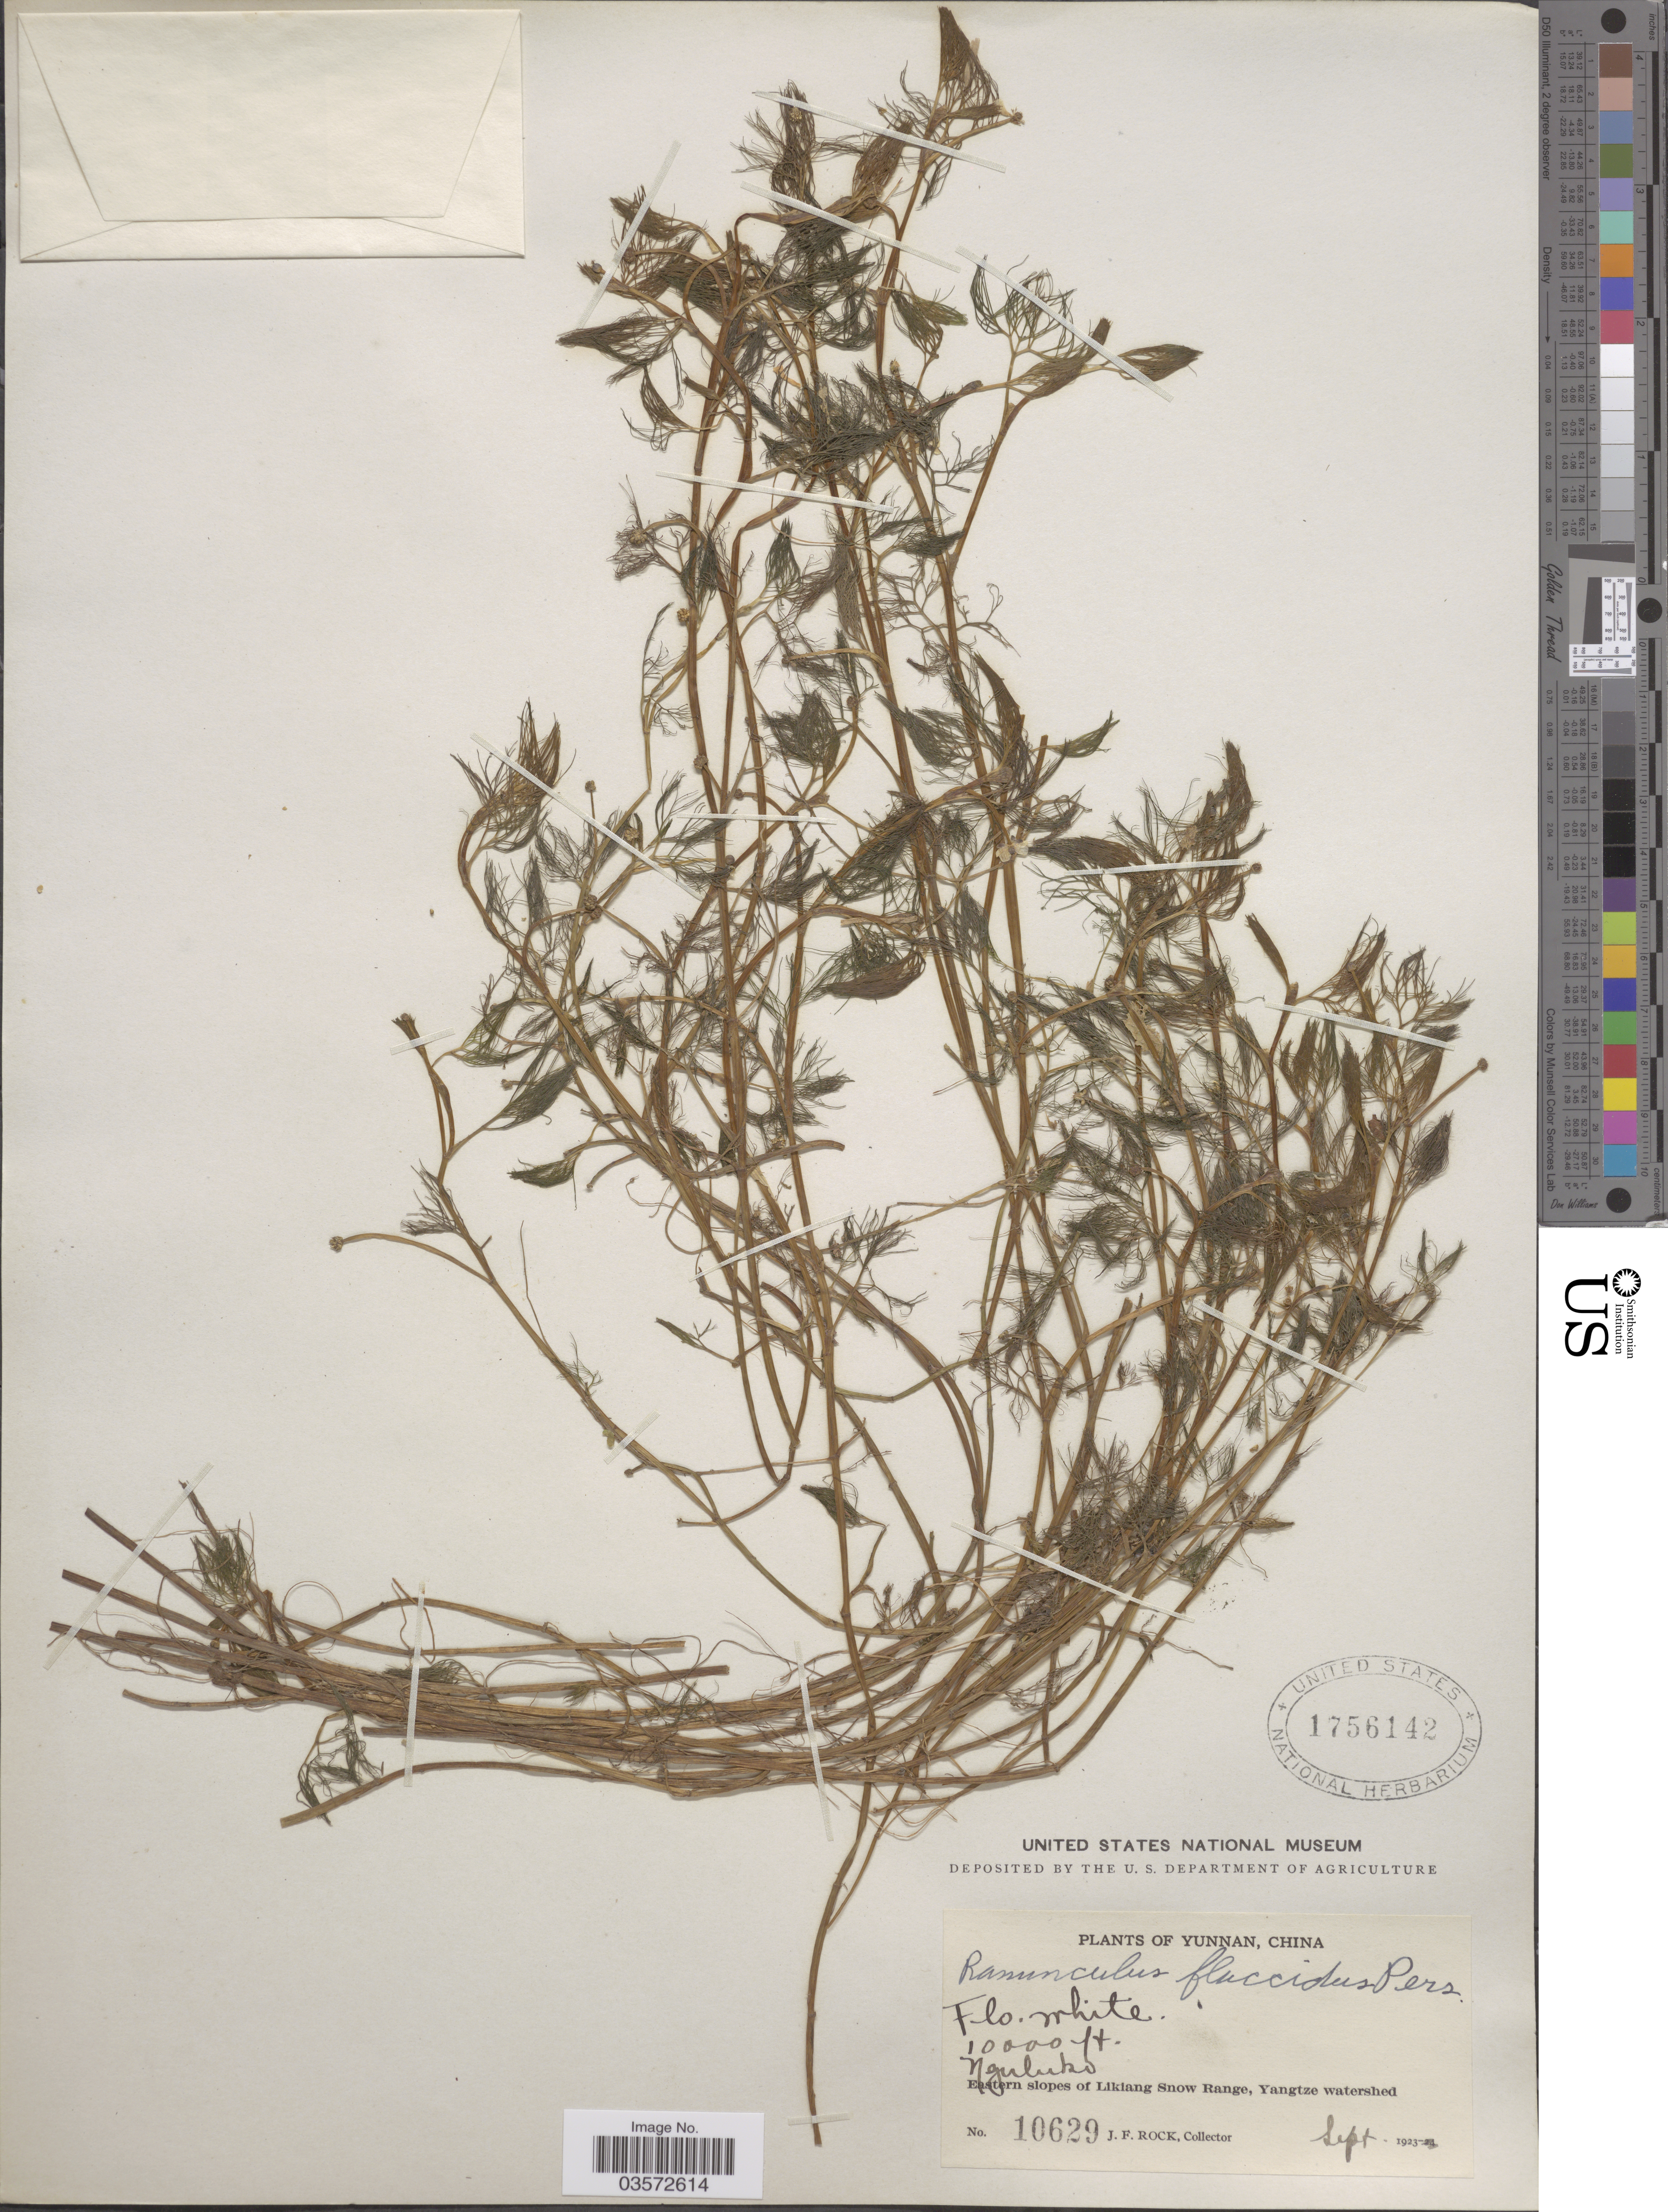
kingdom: Plantae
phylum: Tracheophyta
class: Magnoliopsida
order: Ranunculales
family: Ranunculaceae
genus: Ranunculus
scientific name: Ranunculus flaccidus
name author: Hook. f. & Thomson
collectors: J. Rock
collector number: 10629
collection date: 1923-09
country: China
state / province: Yunnan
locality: Nguluke. Eastern slopes of Likiang Snow Range, Yangtze watershed.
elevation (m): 3048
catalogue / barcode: US 1756142